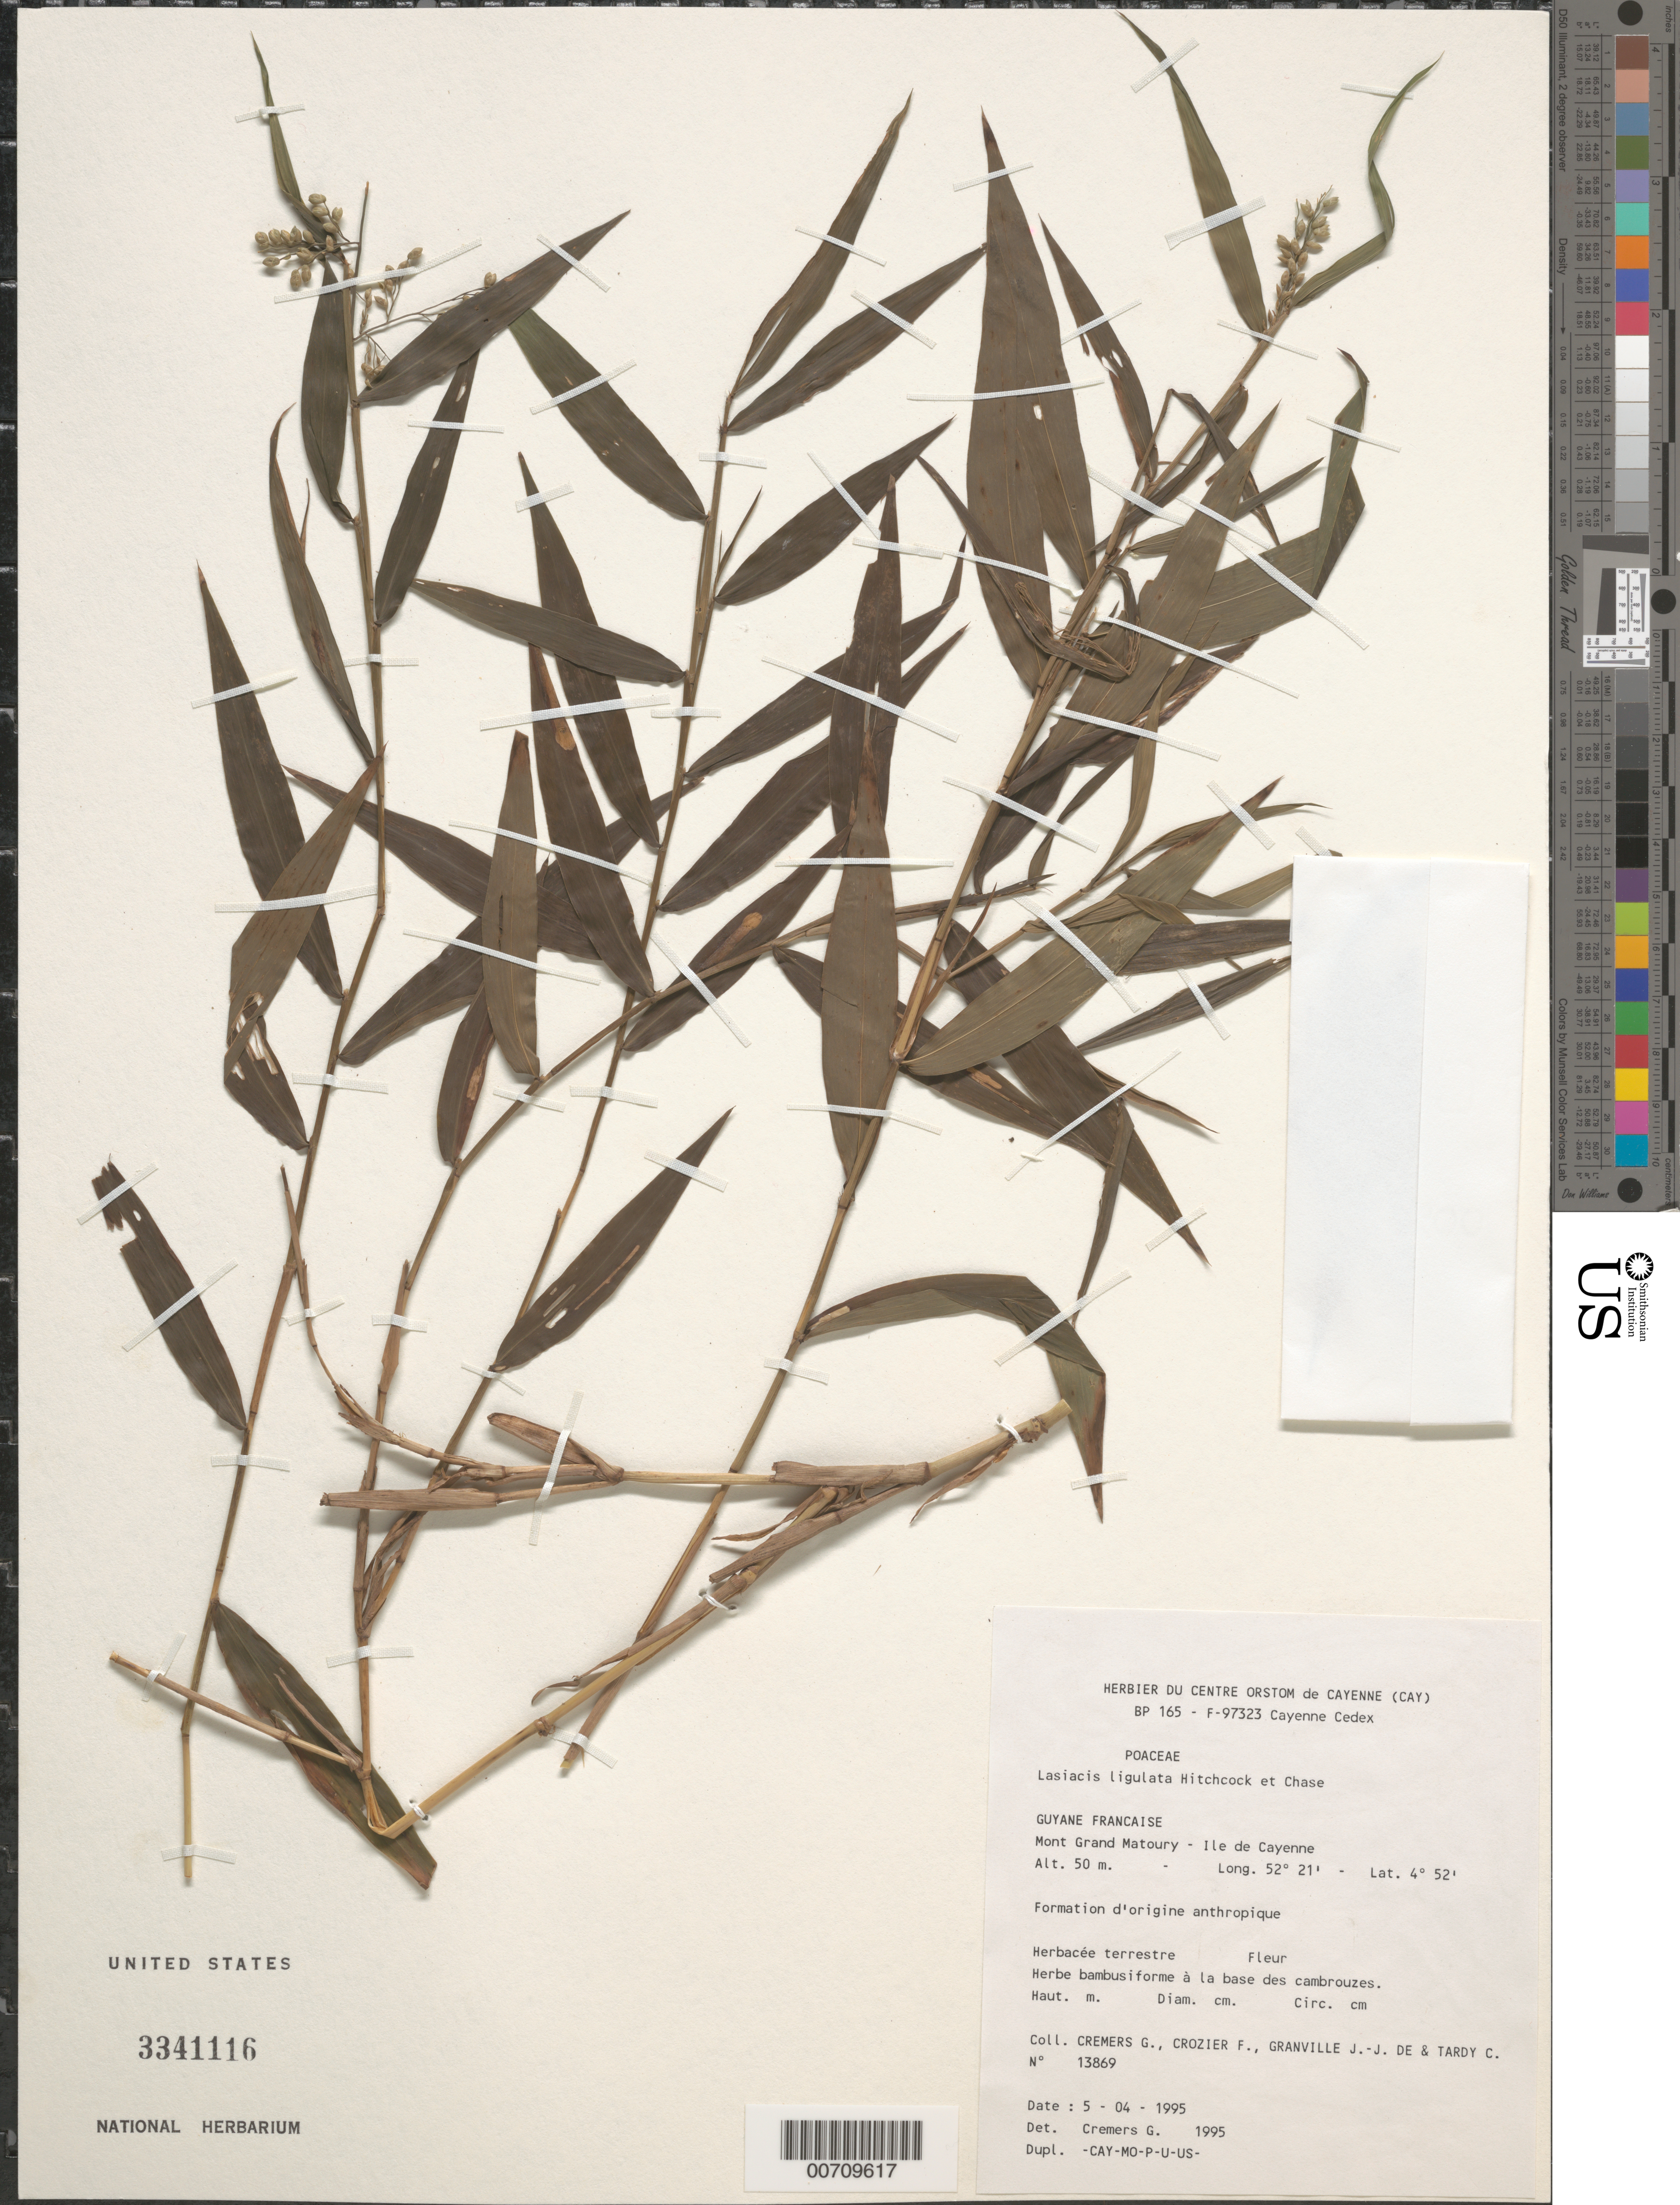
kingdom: Plantae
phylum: Tracheophyta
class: Liliopsida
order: Poales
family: Poaceae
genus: Lasiacis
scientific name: Lasiacis ligulata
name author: Hitchc. & Chase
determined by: Cremers, Georges A.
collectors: G. Cremers, F. Crozier, J.-J. de Granville & C. Tardy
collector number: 13869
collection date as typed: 5-Apr-95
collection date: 1995-04-05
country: French Guiana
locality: Mont Grand Matoury, Ile de Cayenne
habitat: Formation d'origine anthropique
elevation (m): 50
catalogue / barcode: US 3341116